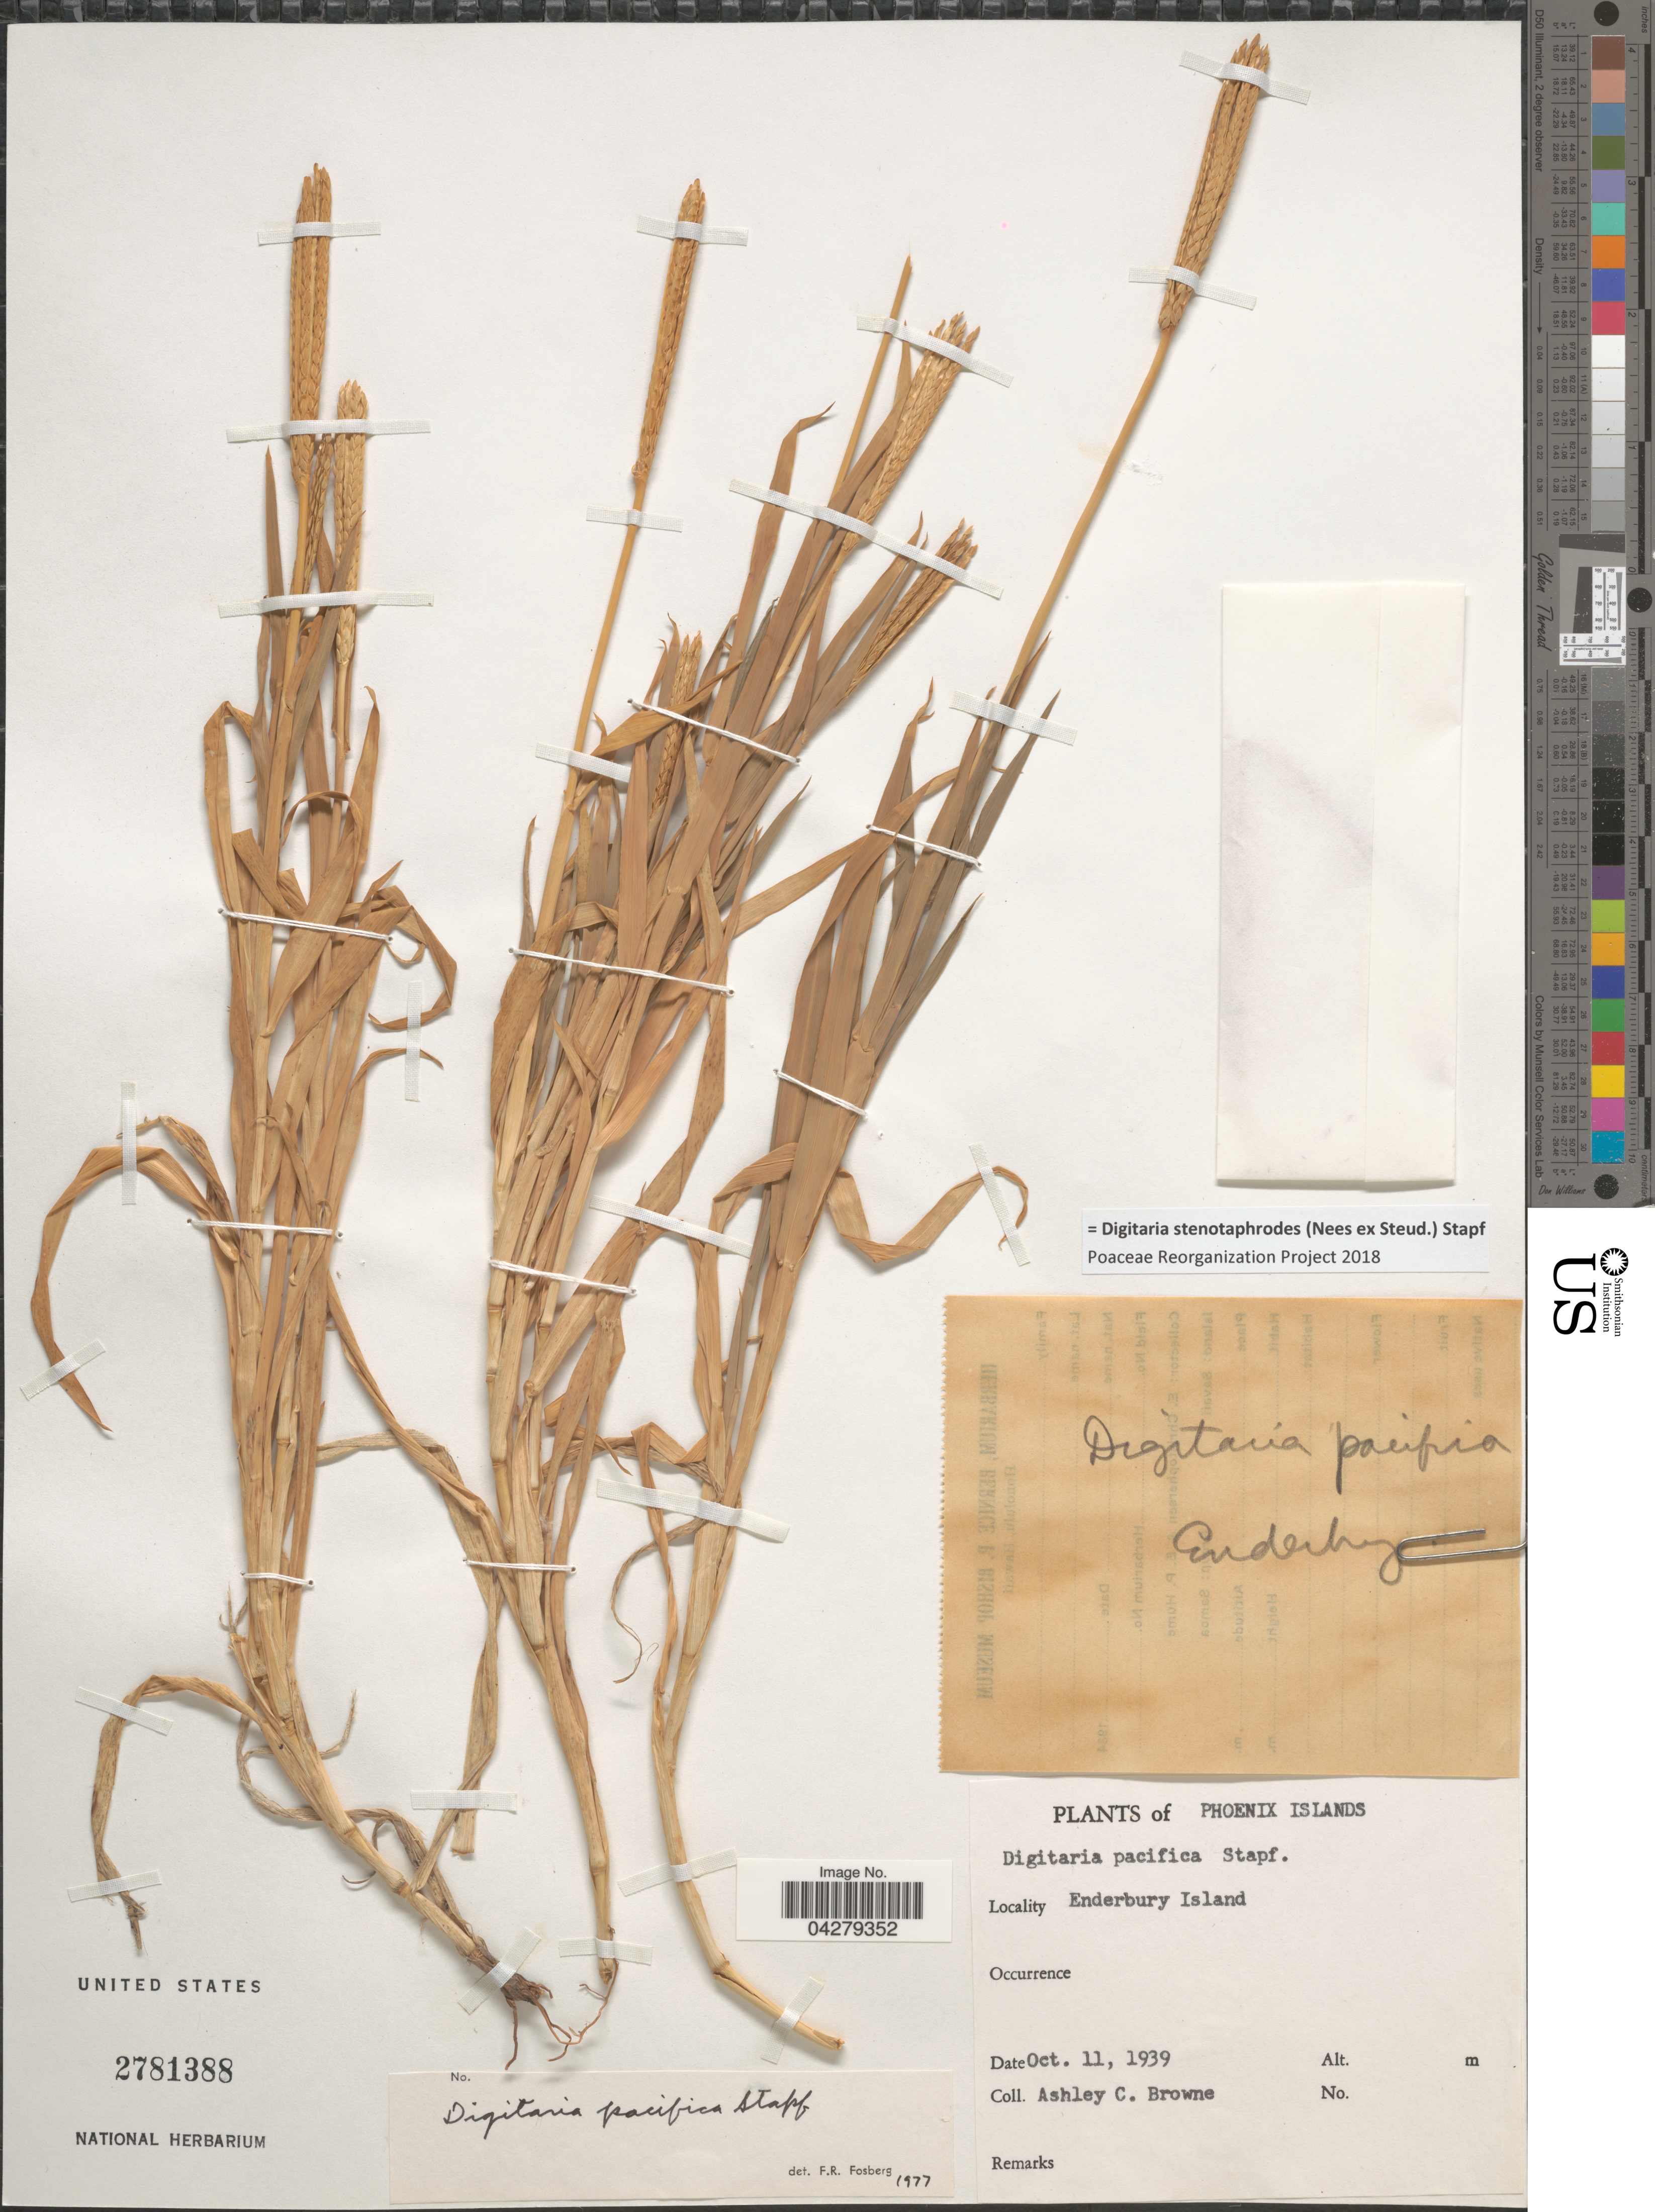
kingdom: Plantae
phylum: Tracheophyta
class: Liliopsida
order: Poales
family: Poaceae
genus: Digitaria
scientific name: Digitaria stenotaphrodes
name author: (Steud.) Stapf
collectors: A. Browne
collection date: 1939-10-11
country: Kiribati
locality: Phoenix Islands. Enderbury Island.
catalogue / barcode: US 2781388